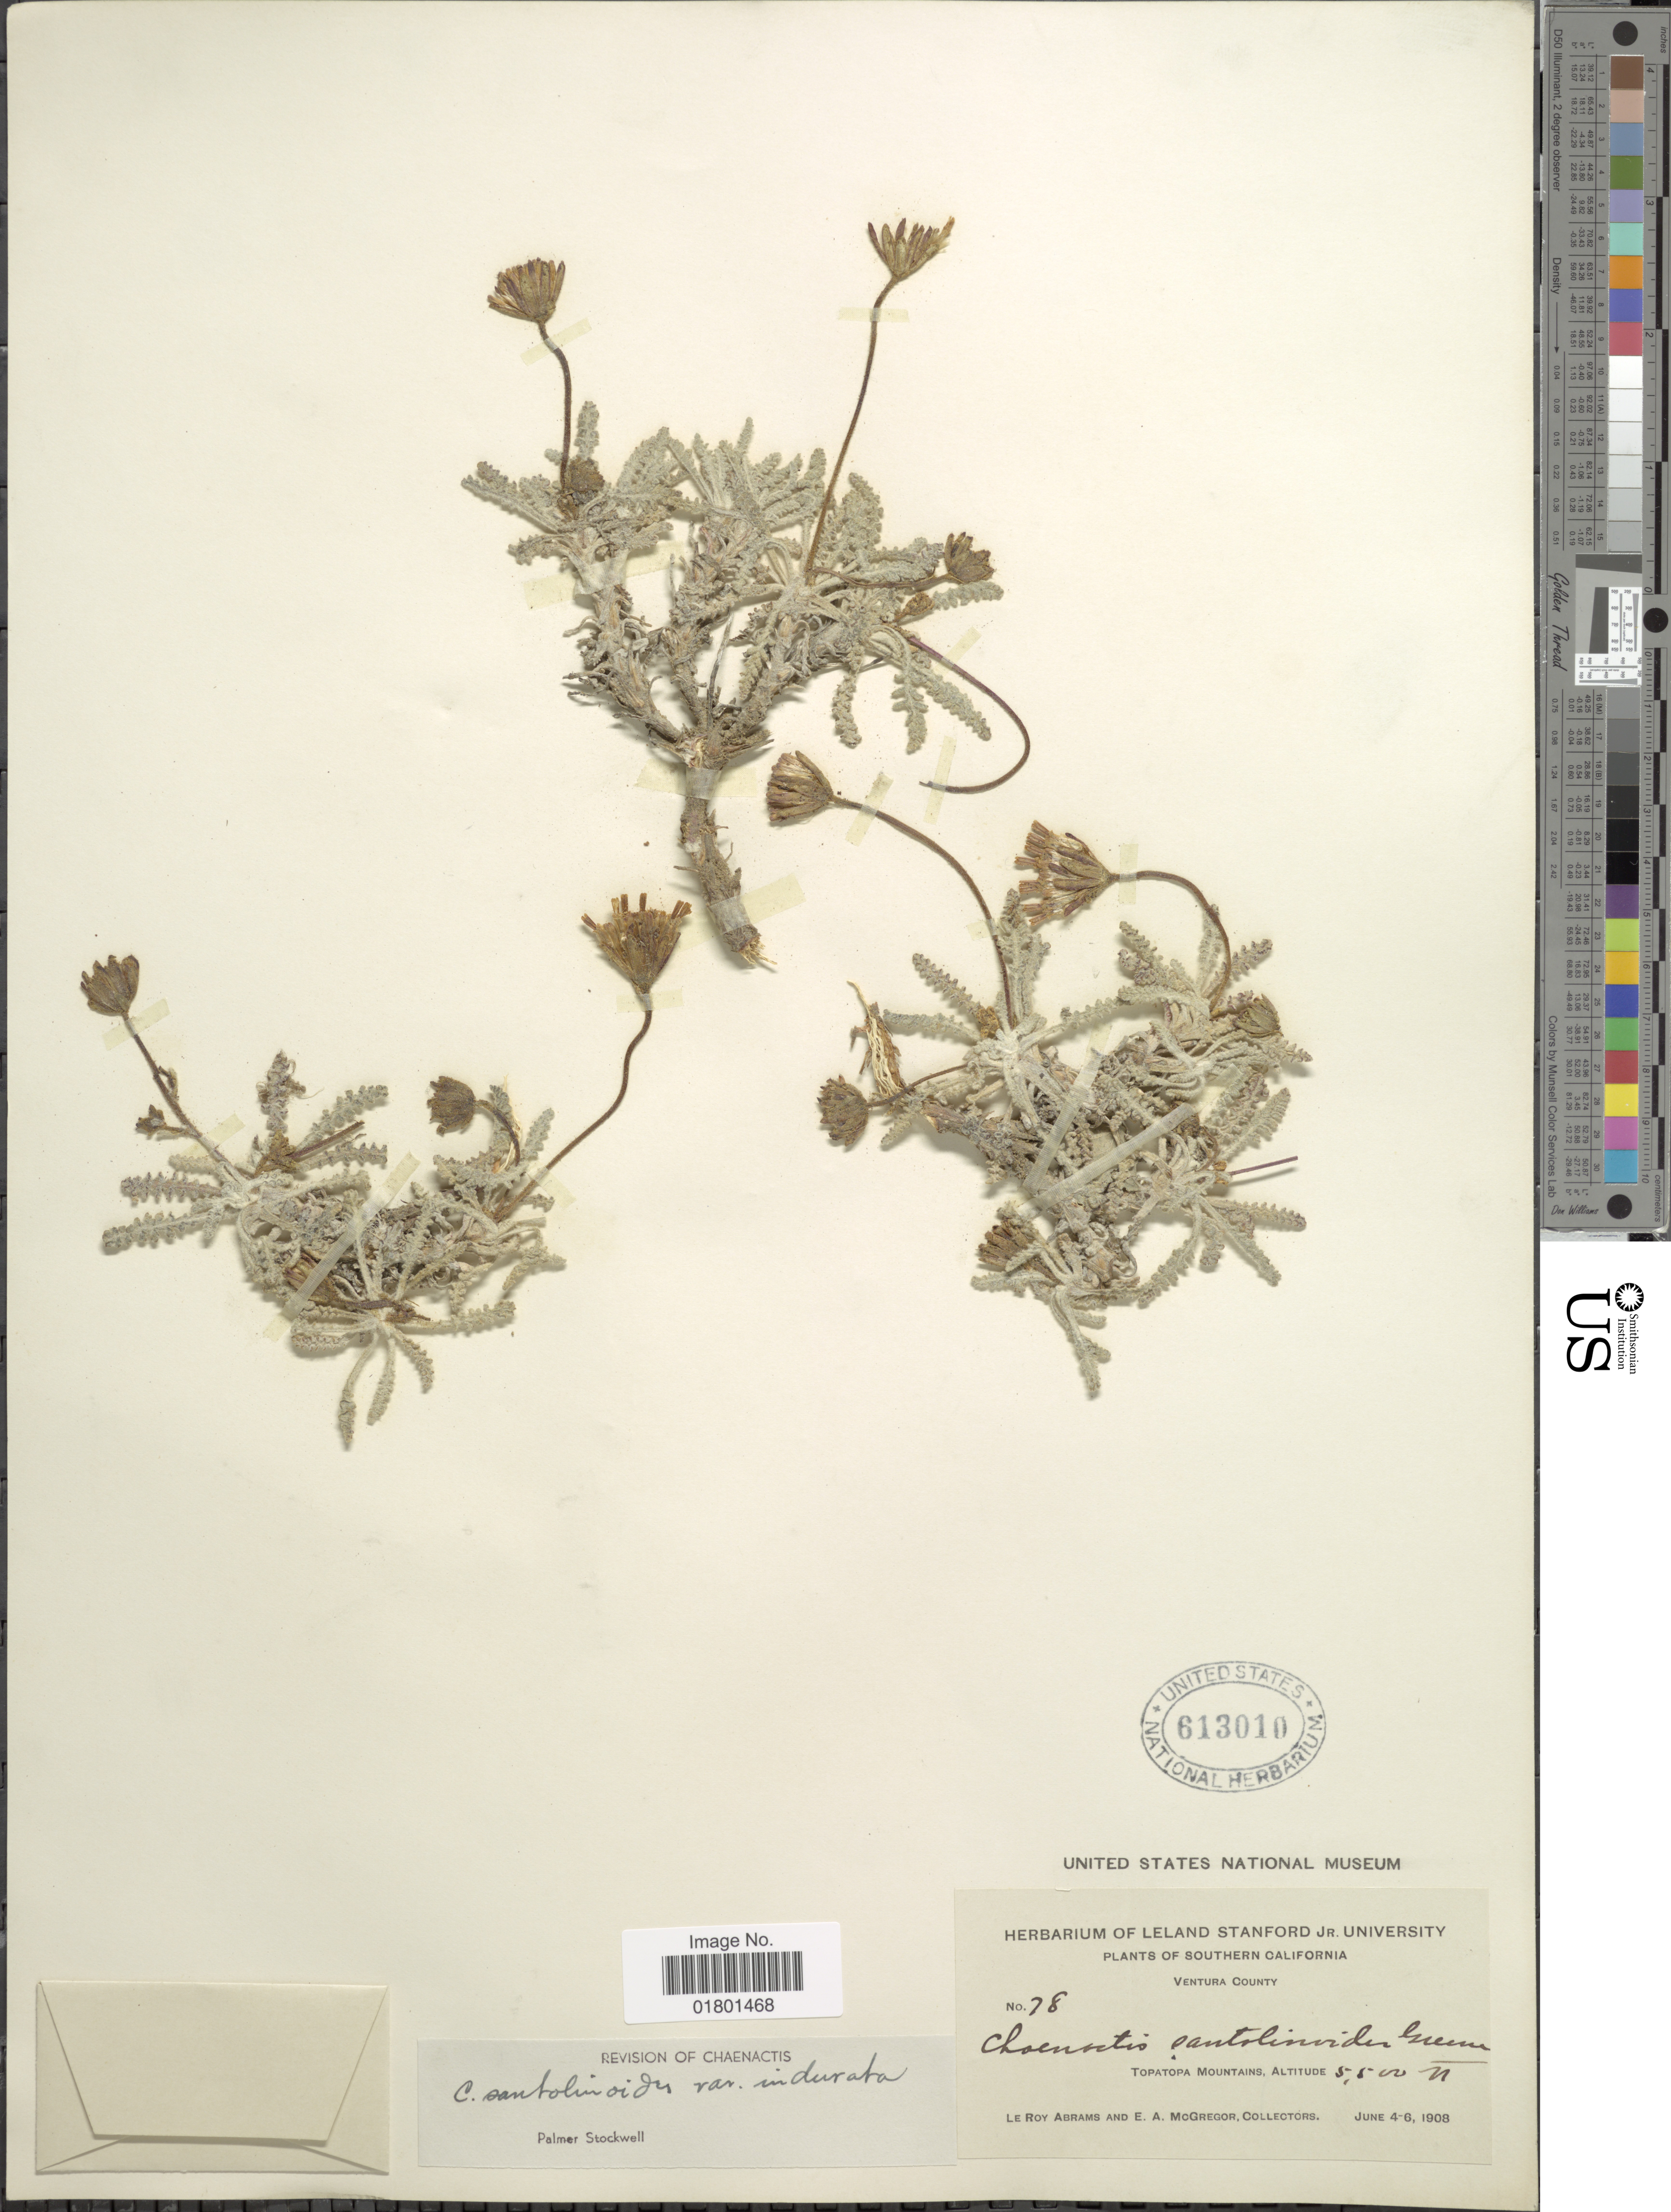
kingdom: Plantae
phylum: Tracheophyta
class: Magnoliopsida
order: Asterales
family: Asteraceae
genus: Chaenactis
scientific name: Chaenactis santolinoides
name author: Greene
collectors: L. Abrams & E. A. McGregor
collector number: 78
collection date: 1908-06-04/1908-06-06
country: United States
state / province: California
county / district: Ventura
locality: Southern California, Ventura County, Topatopa Mountains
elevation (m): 1676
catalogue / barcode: US 613010